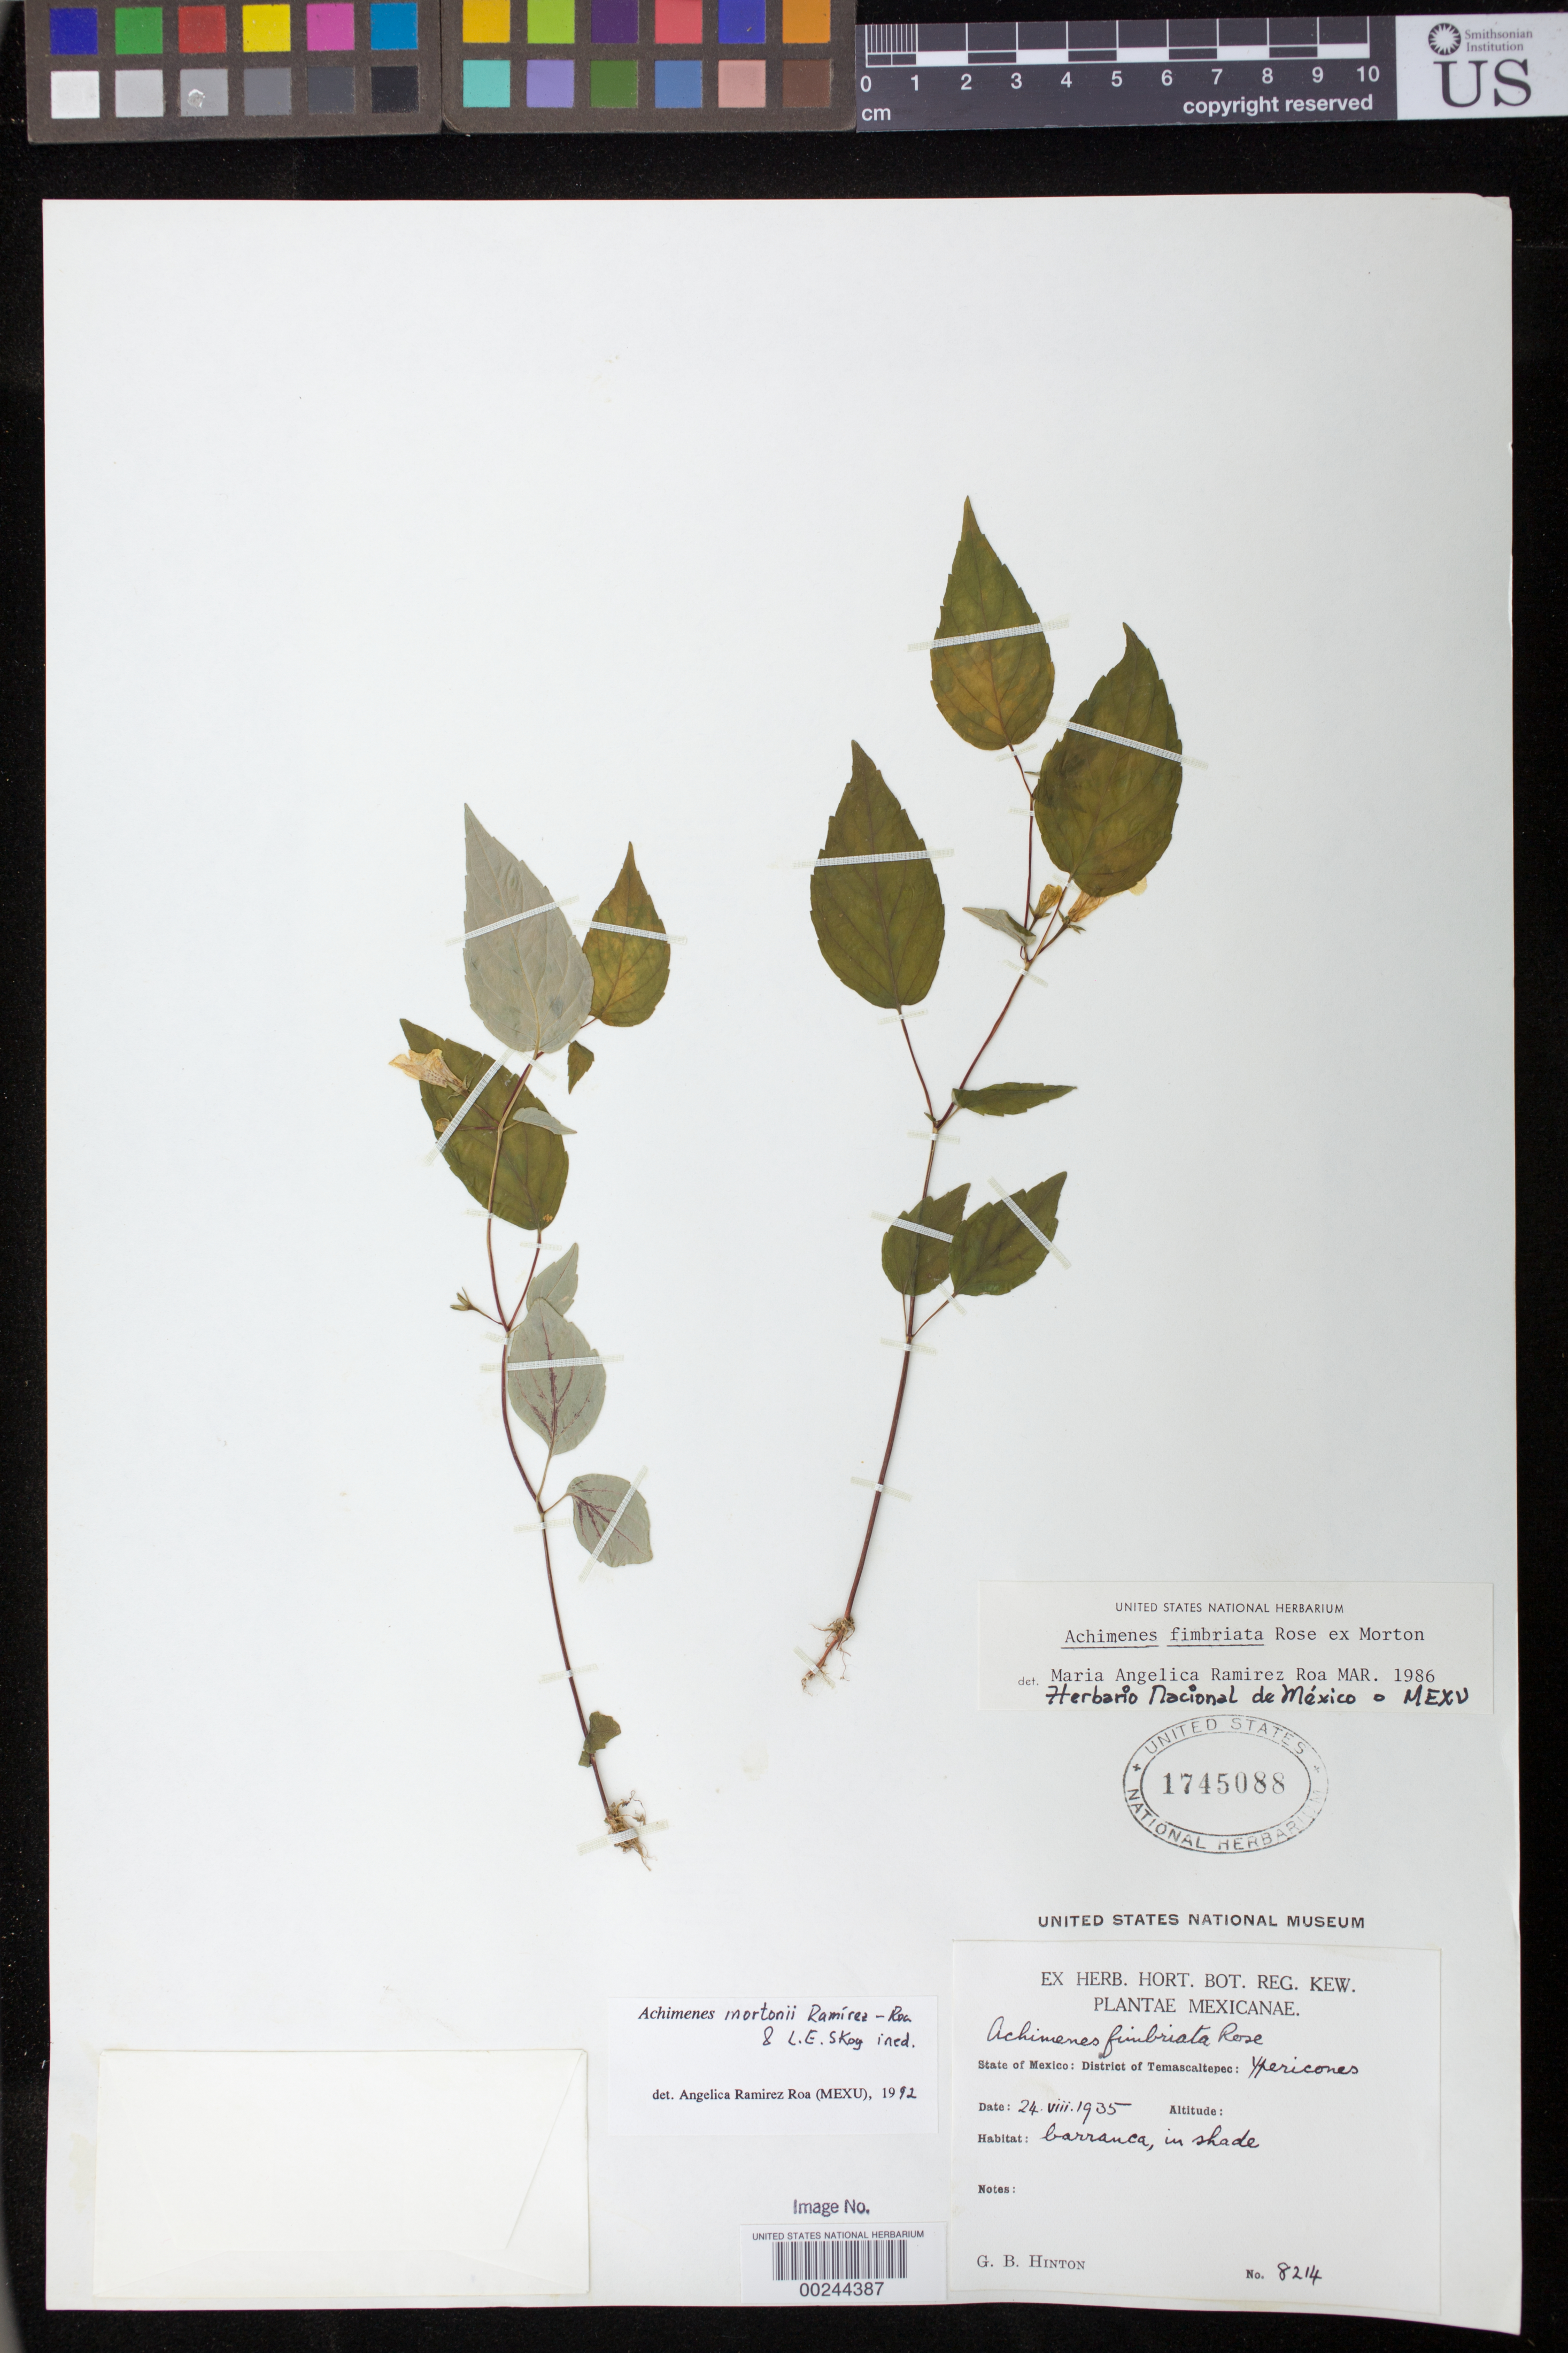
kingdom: Plantae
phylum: Tracheophyta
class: Magnoliopsida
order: Lamiales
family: Gesneriaceae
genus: Achimenes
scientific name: Achimenes fimbriata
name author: Rose ex C.V. Morton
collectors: G. B. Hinton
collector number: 8214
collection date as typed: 24 Aug 1935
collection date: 1935-08-24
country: Mexico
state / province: México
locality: Temascaltepec Dist. Ypericones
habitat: Barranca, in shade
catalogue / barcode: US 1745088